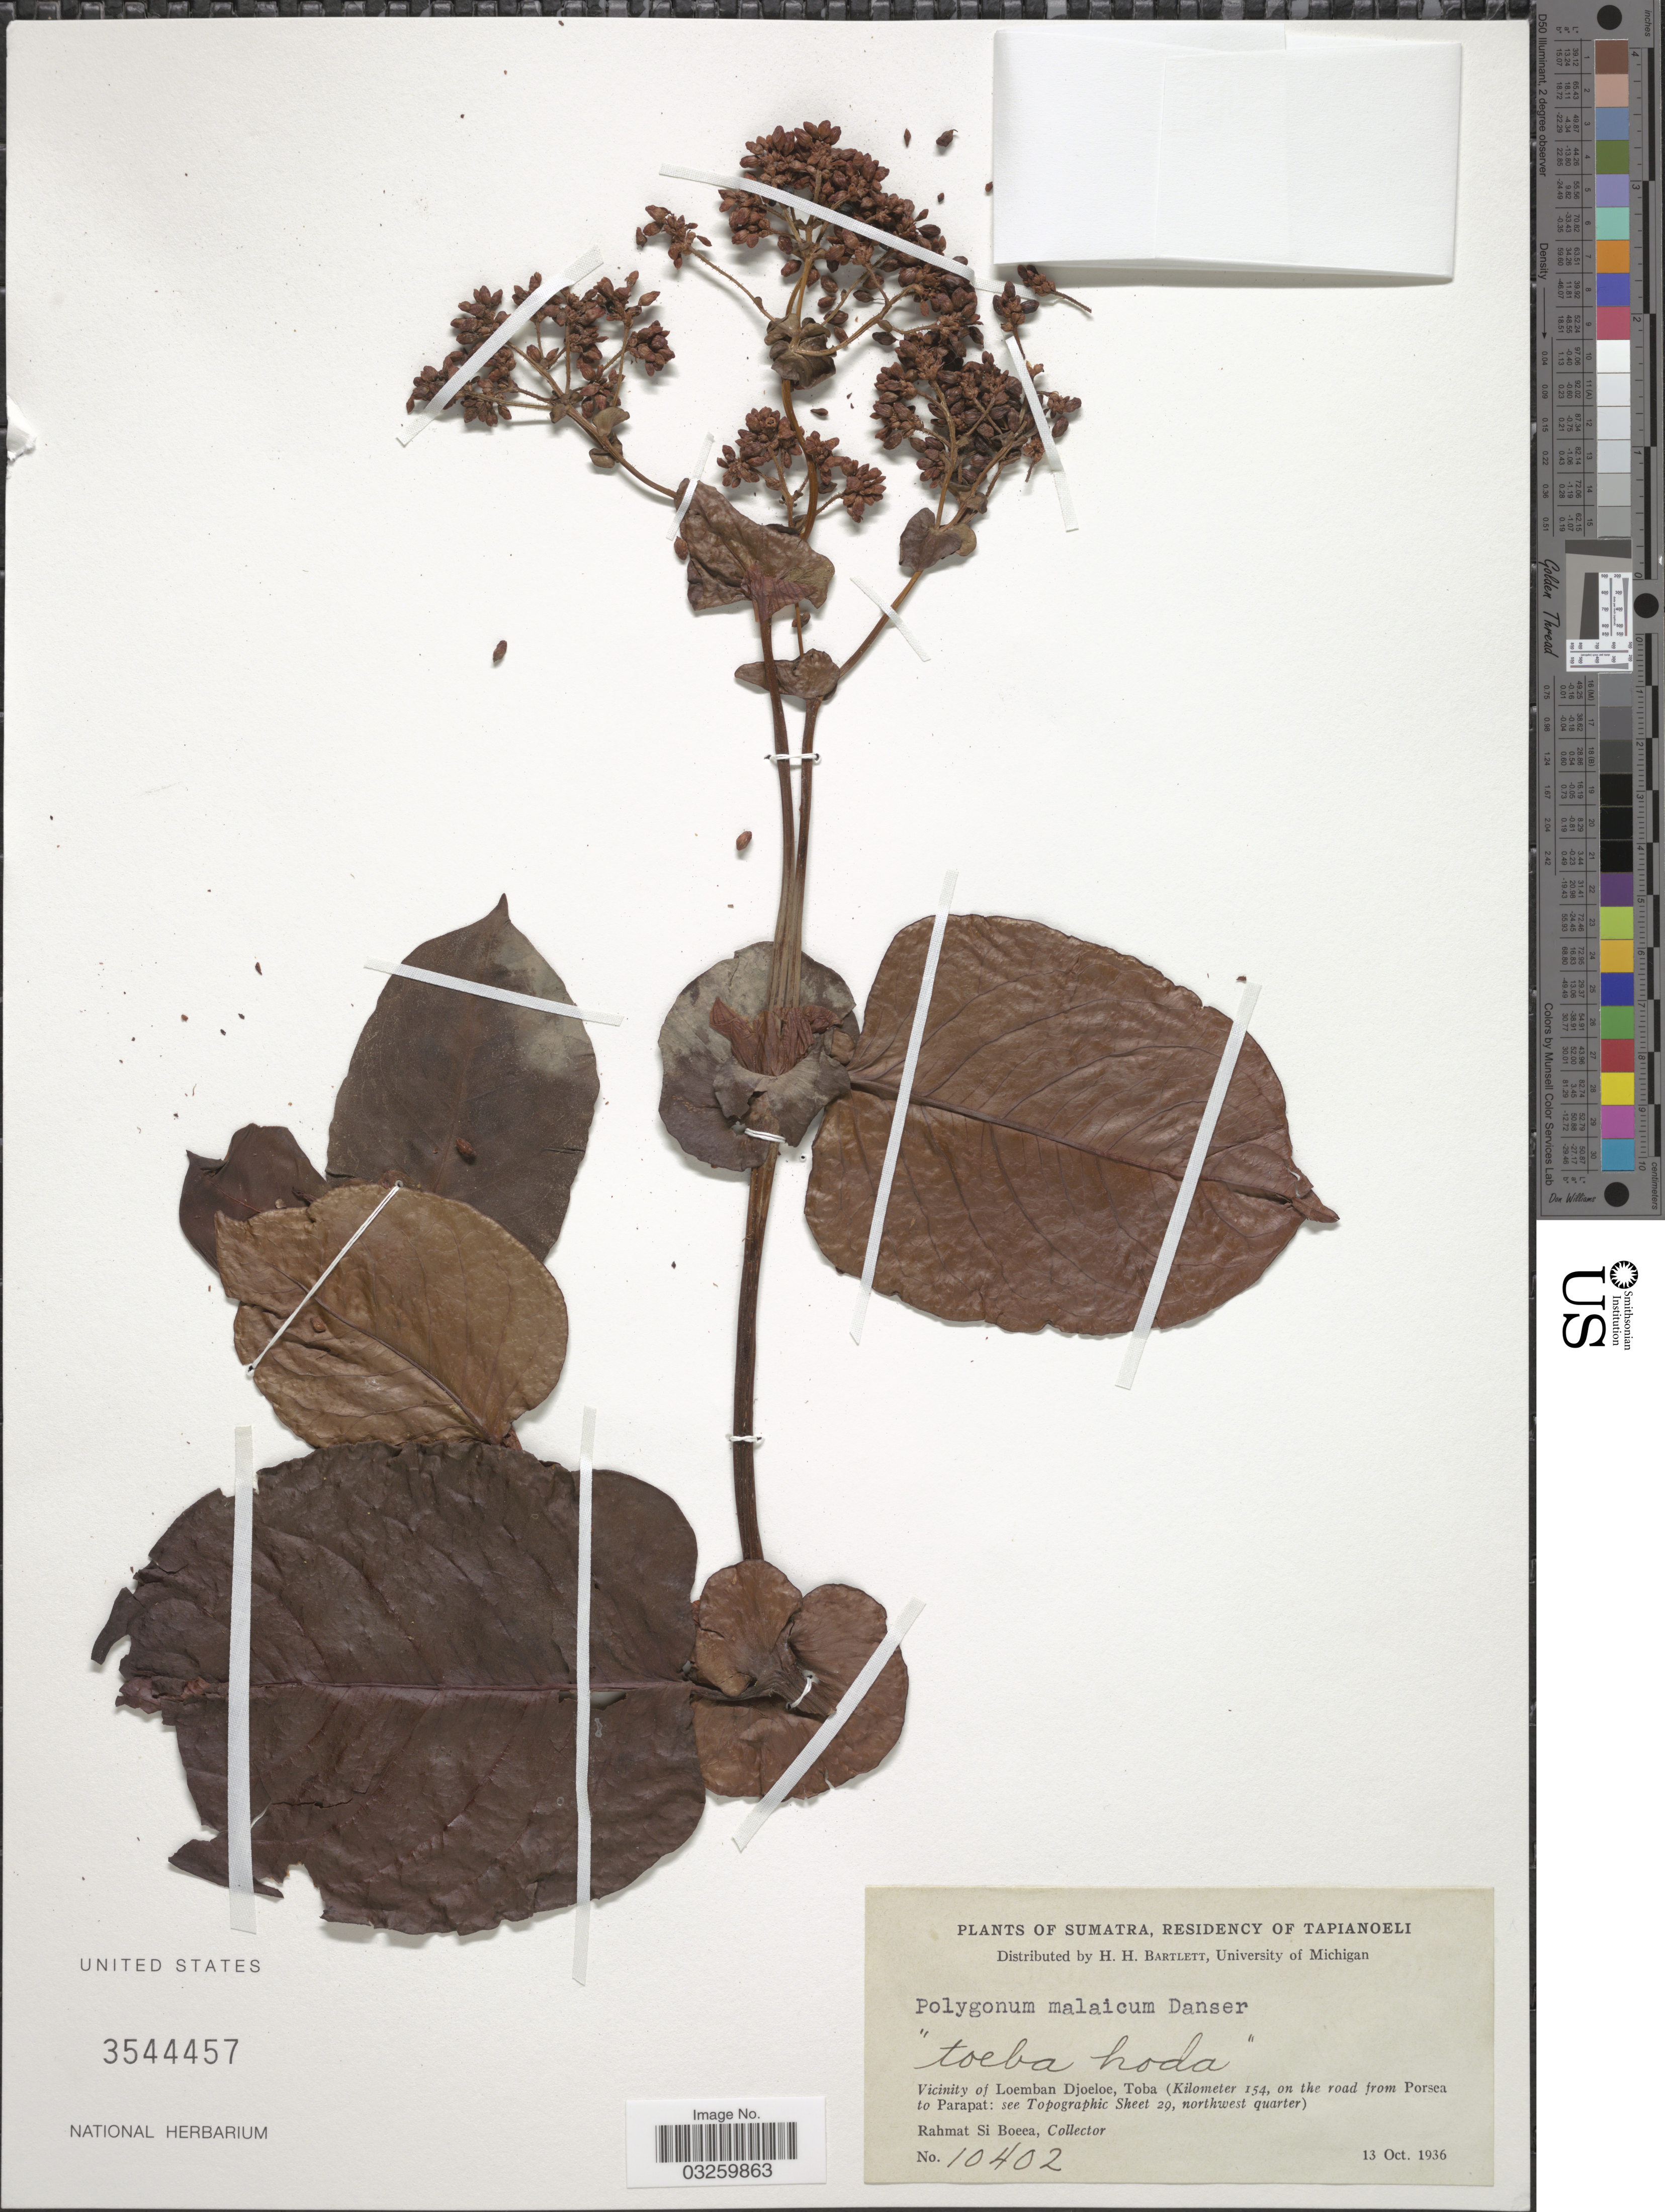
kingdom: Plantae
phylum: Tracheophyta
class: Magnoliopsida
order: Caryophyllales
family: Polygonaceae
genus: Persicaria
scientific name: Persicaria chinensis var. ovalifolia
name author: (Meisn.) H. Hara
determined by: Wagner, W. L., (BOT), Smithsonian Institution - National Museum of Natural History (UNITED STATES)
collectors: Rahmat Si Boeea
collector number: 10402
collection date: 1936-10-13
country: Indonesia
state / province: Sumatra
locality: Residency of Tapianoeli. Vicinity of Loemban Djoela, Toba (kilometer 154, on the road from Porsea to Parapat: see Topographic Sheet 29, northwest quarter).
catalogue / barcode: US 3544457